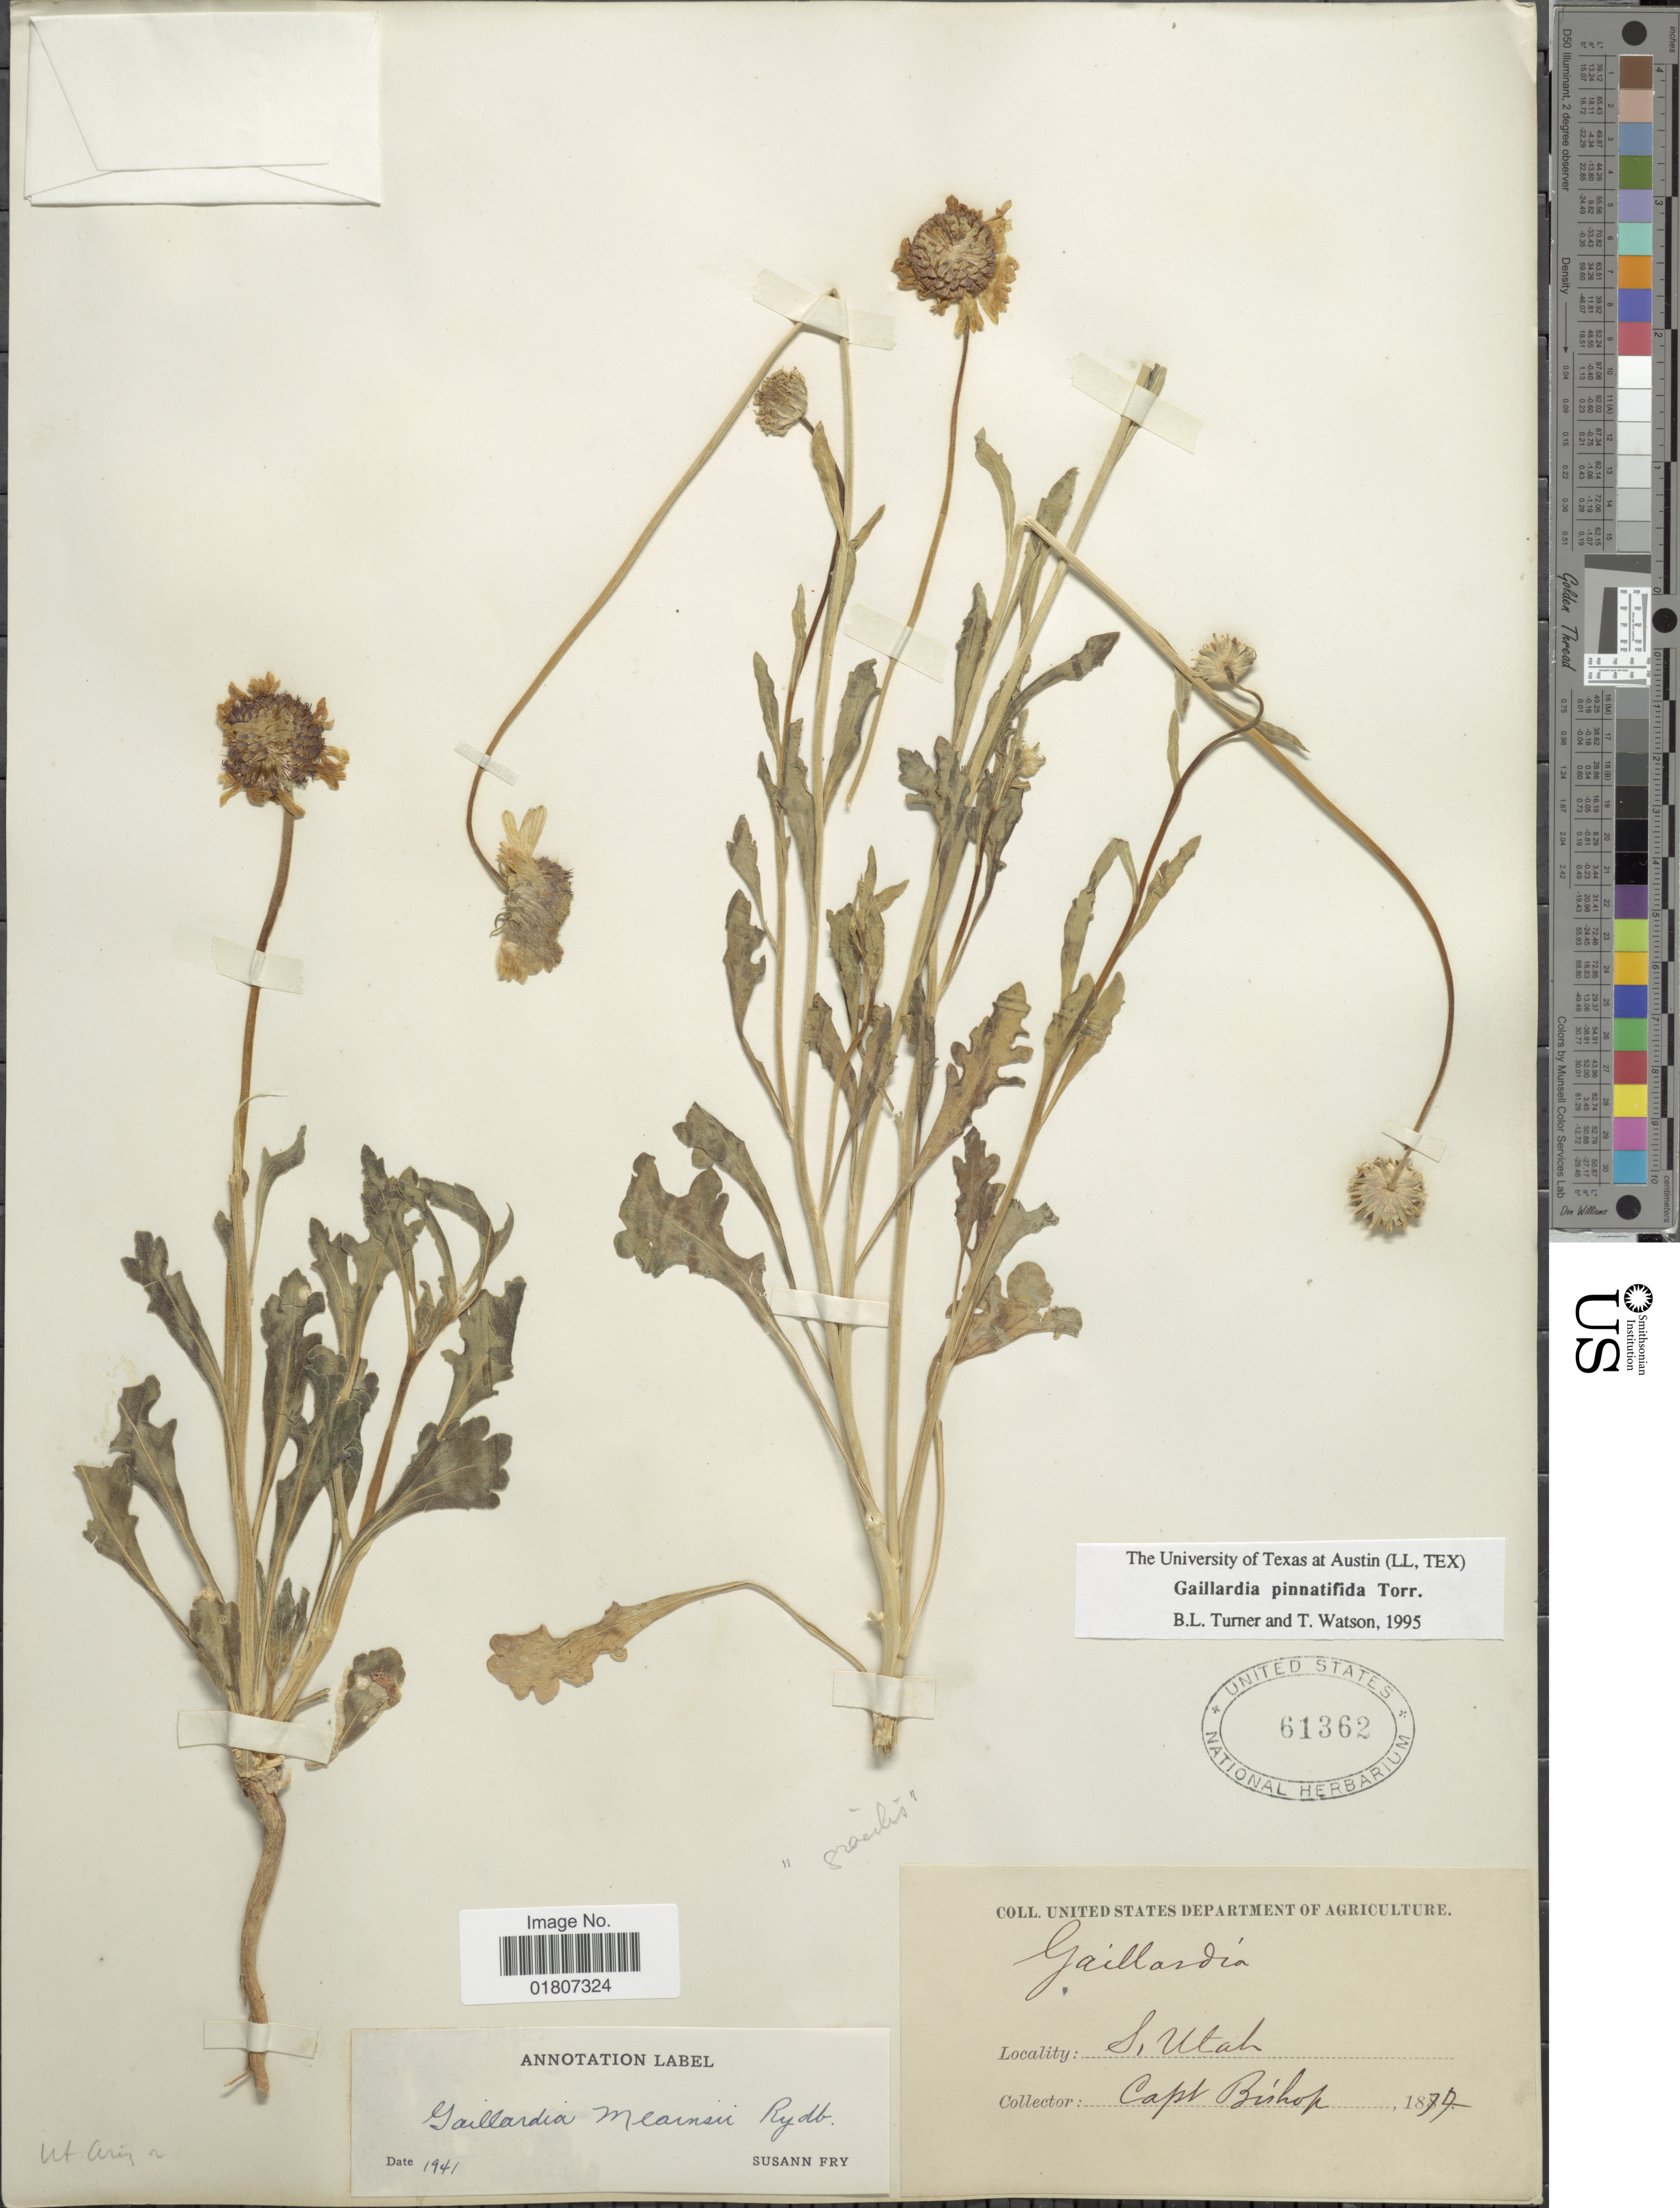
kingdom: Plantae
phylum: Tracheophyta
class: Magnoliopsida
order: Asterales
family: Asteraceae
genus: Gaillardia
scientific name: Gaillardia pinnatifida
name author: Torr.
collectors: F. M. Bishop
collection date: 1879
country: United States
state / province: Utah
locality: S. Utah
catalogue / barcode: US 61362